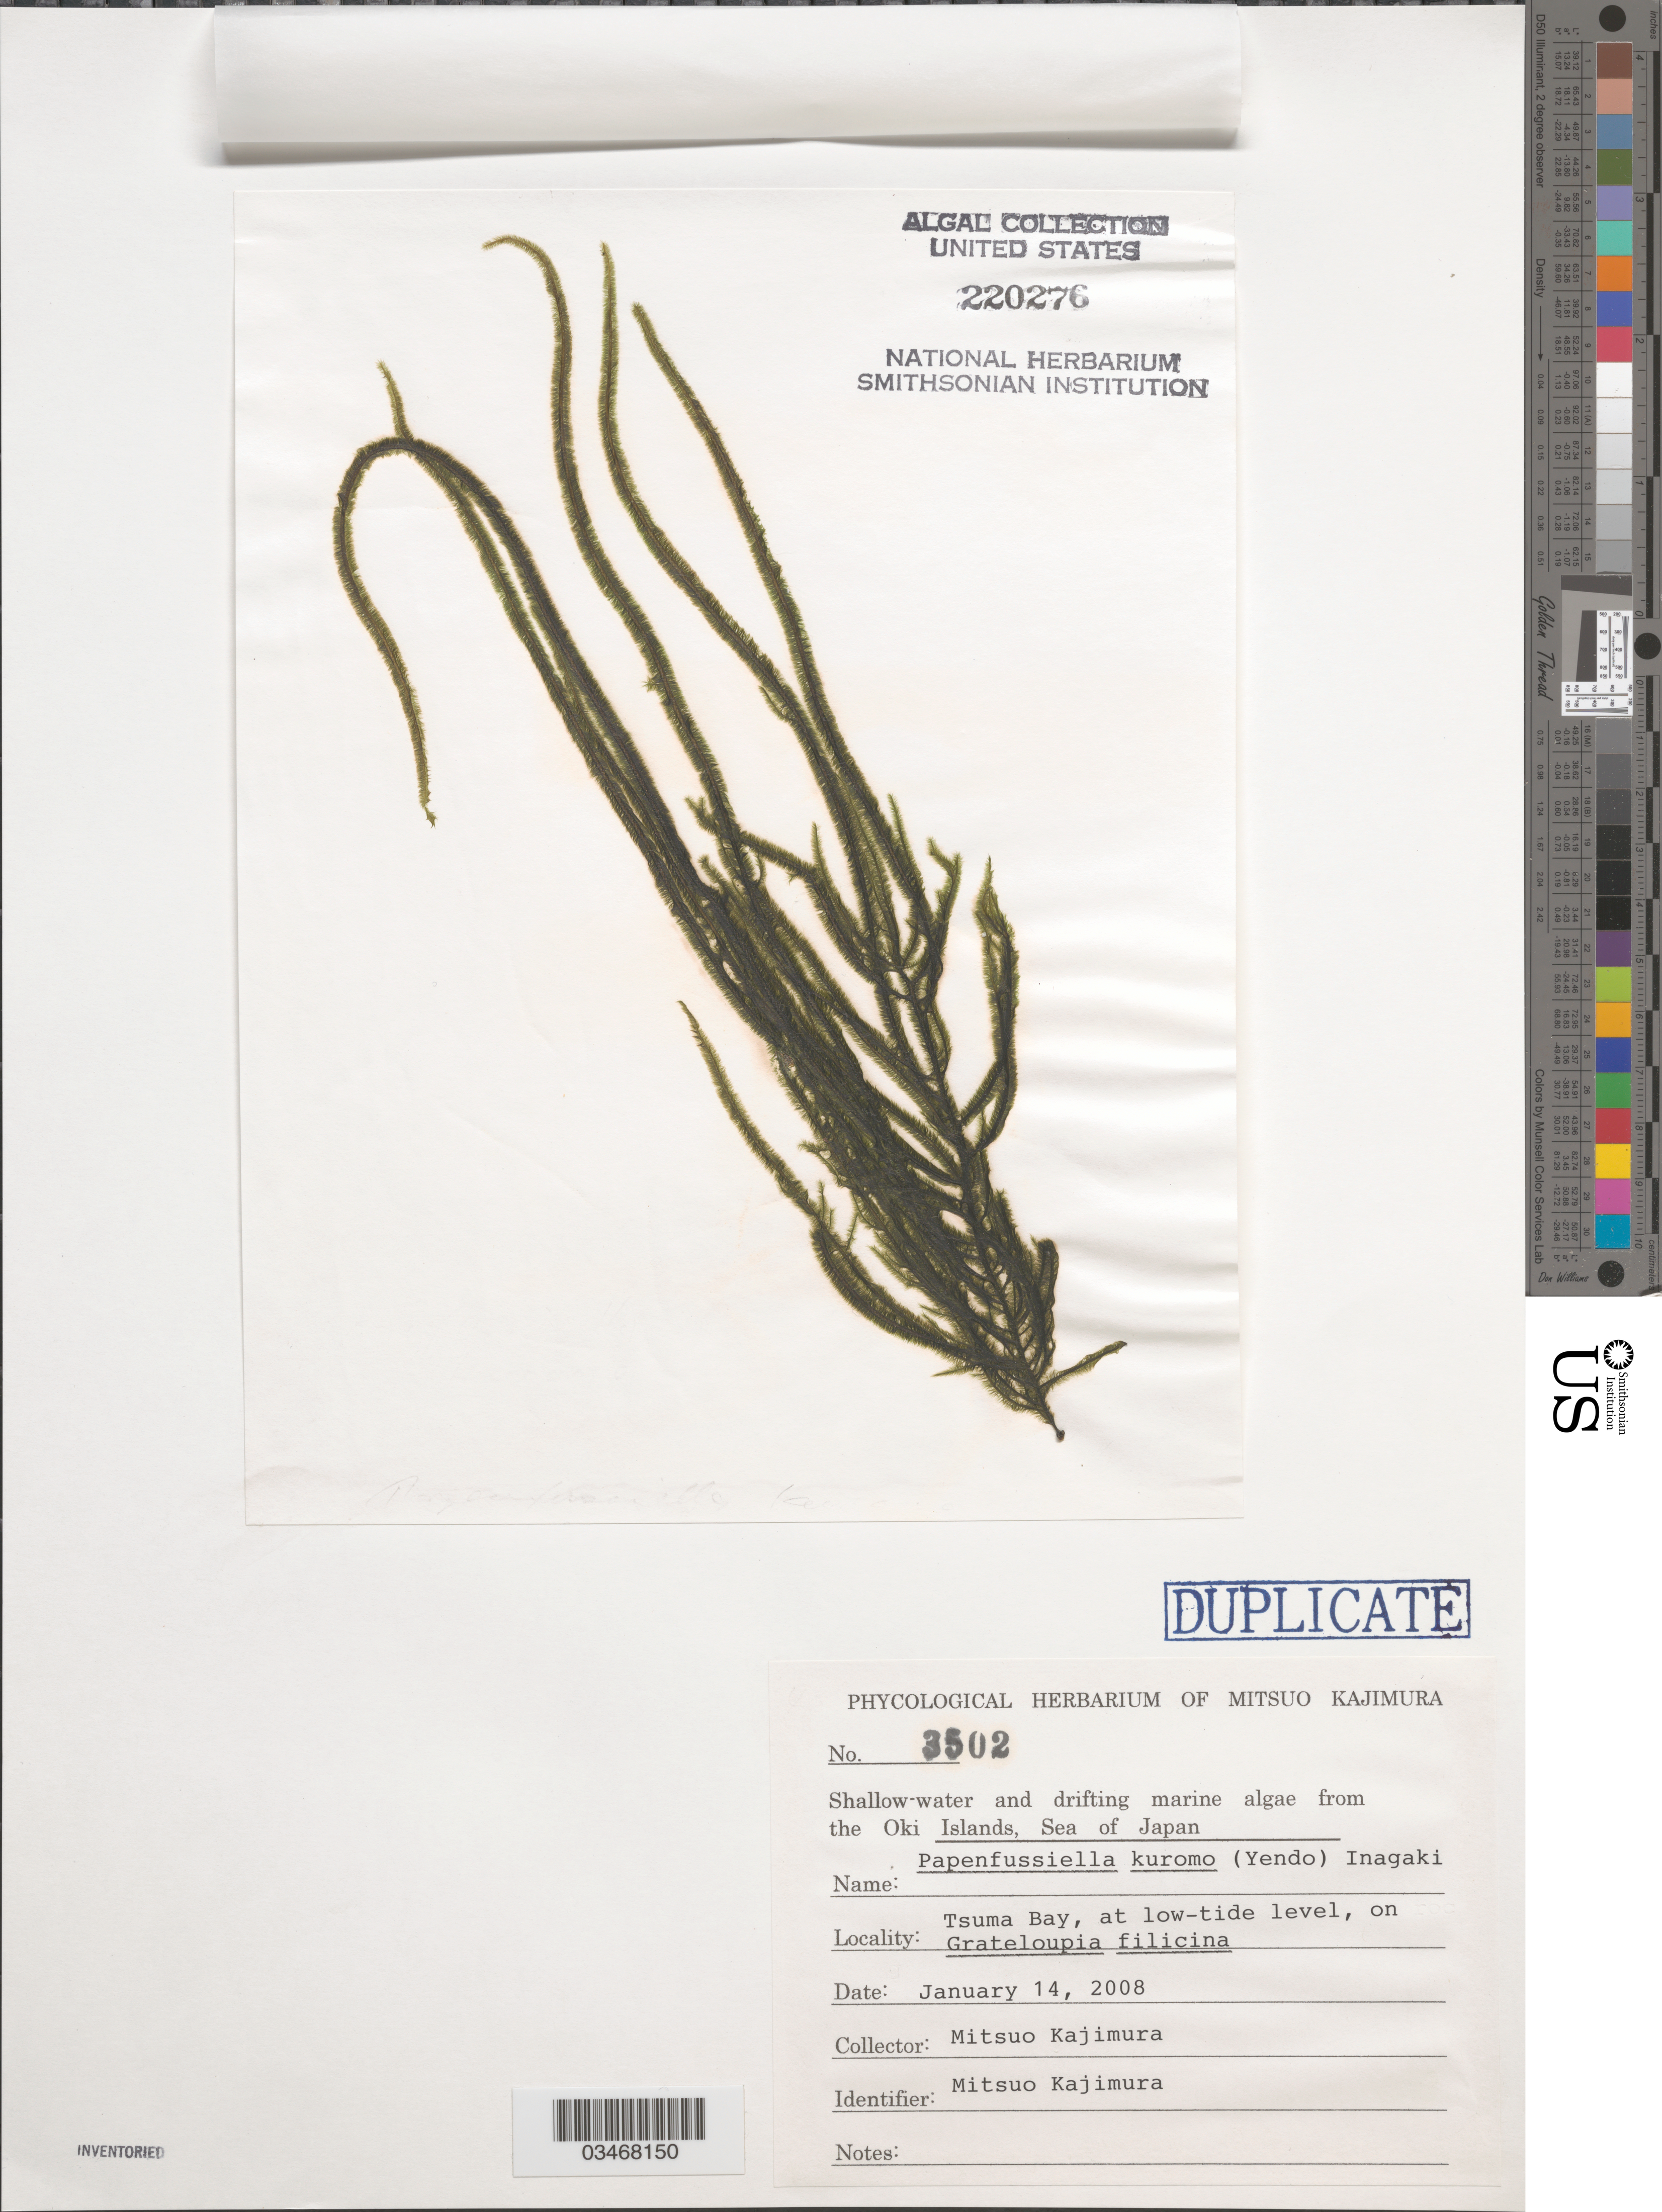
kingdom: Chromista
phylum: Ochrophyta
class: Phaeophyceae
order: Ectocarpales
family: Chordariaceae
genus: Papenfussiella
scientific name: Papenfussiella kuromo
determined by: Kajimura, Mitsuo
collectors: M. Kajimura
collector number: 3502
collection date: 2008-01-14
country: Japan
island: Oki Islands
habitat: At low-tide level, on Grateloupia filicina.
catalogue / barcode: US 220276